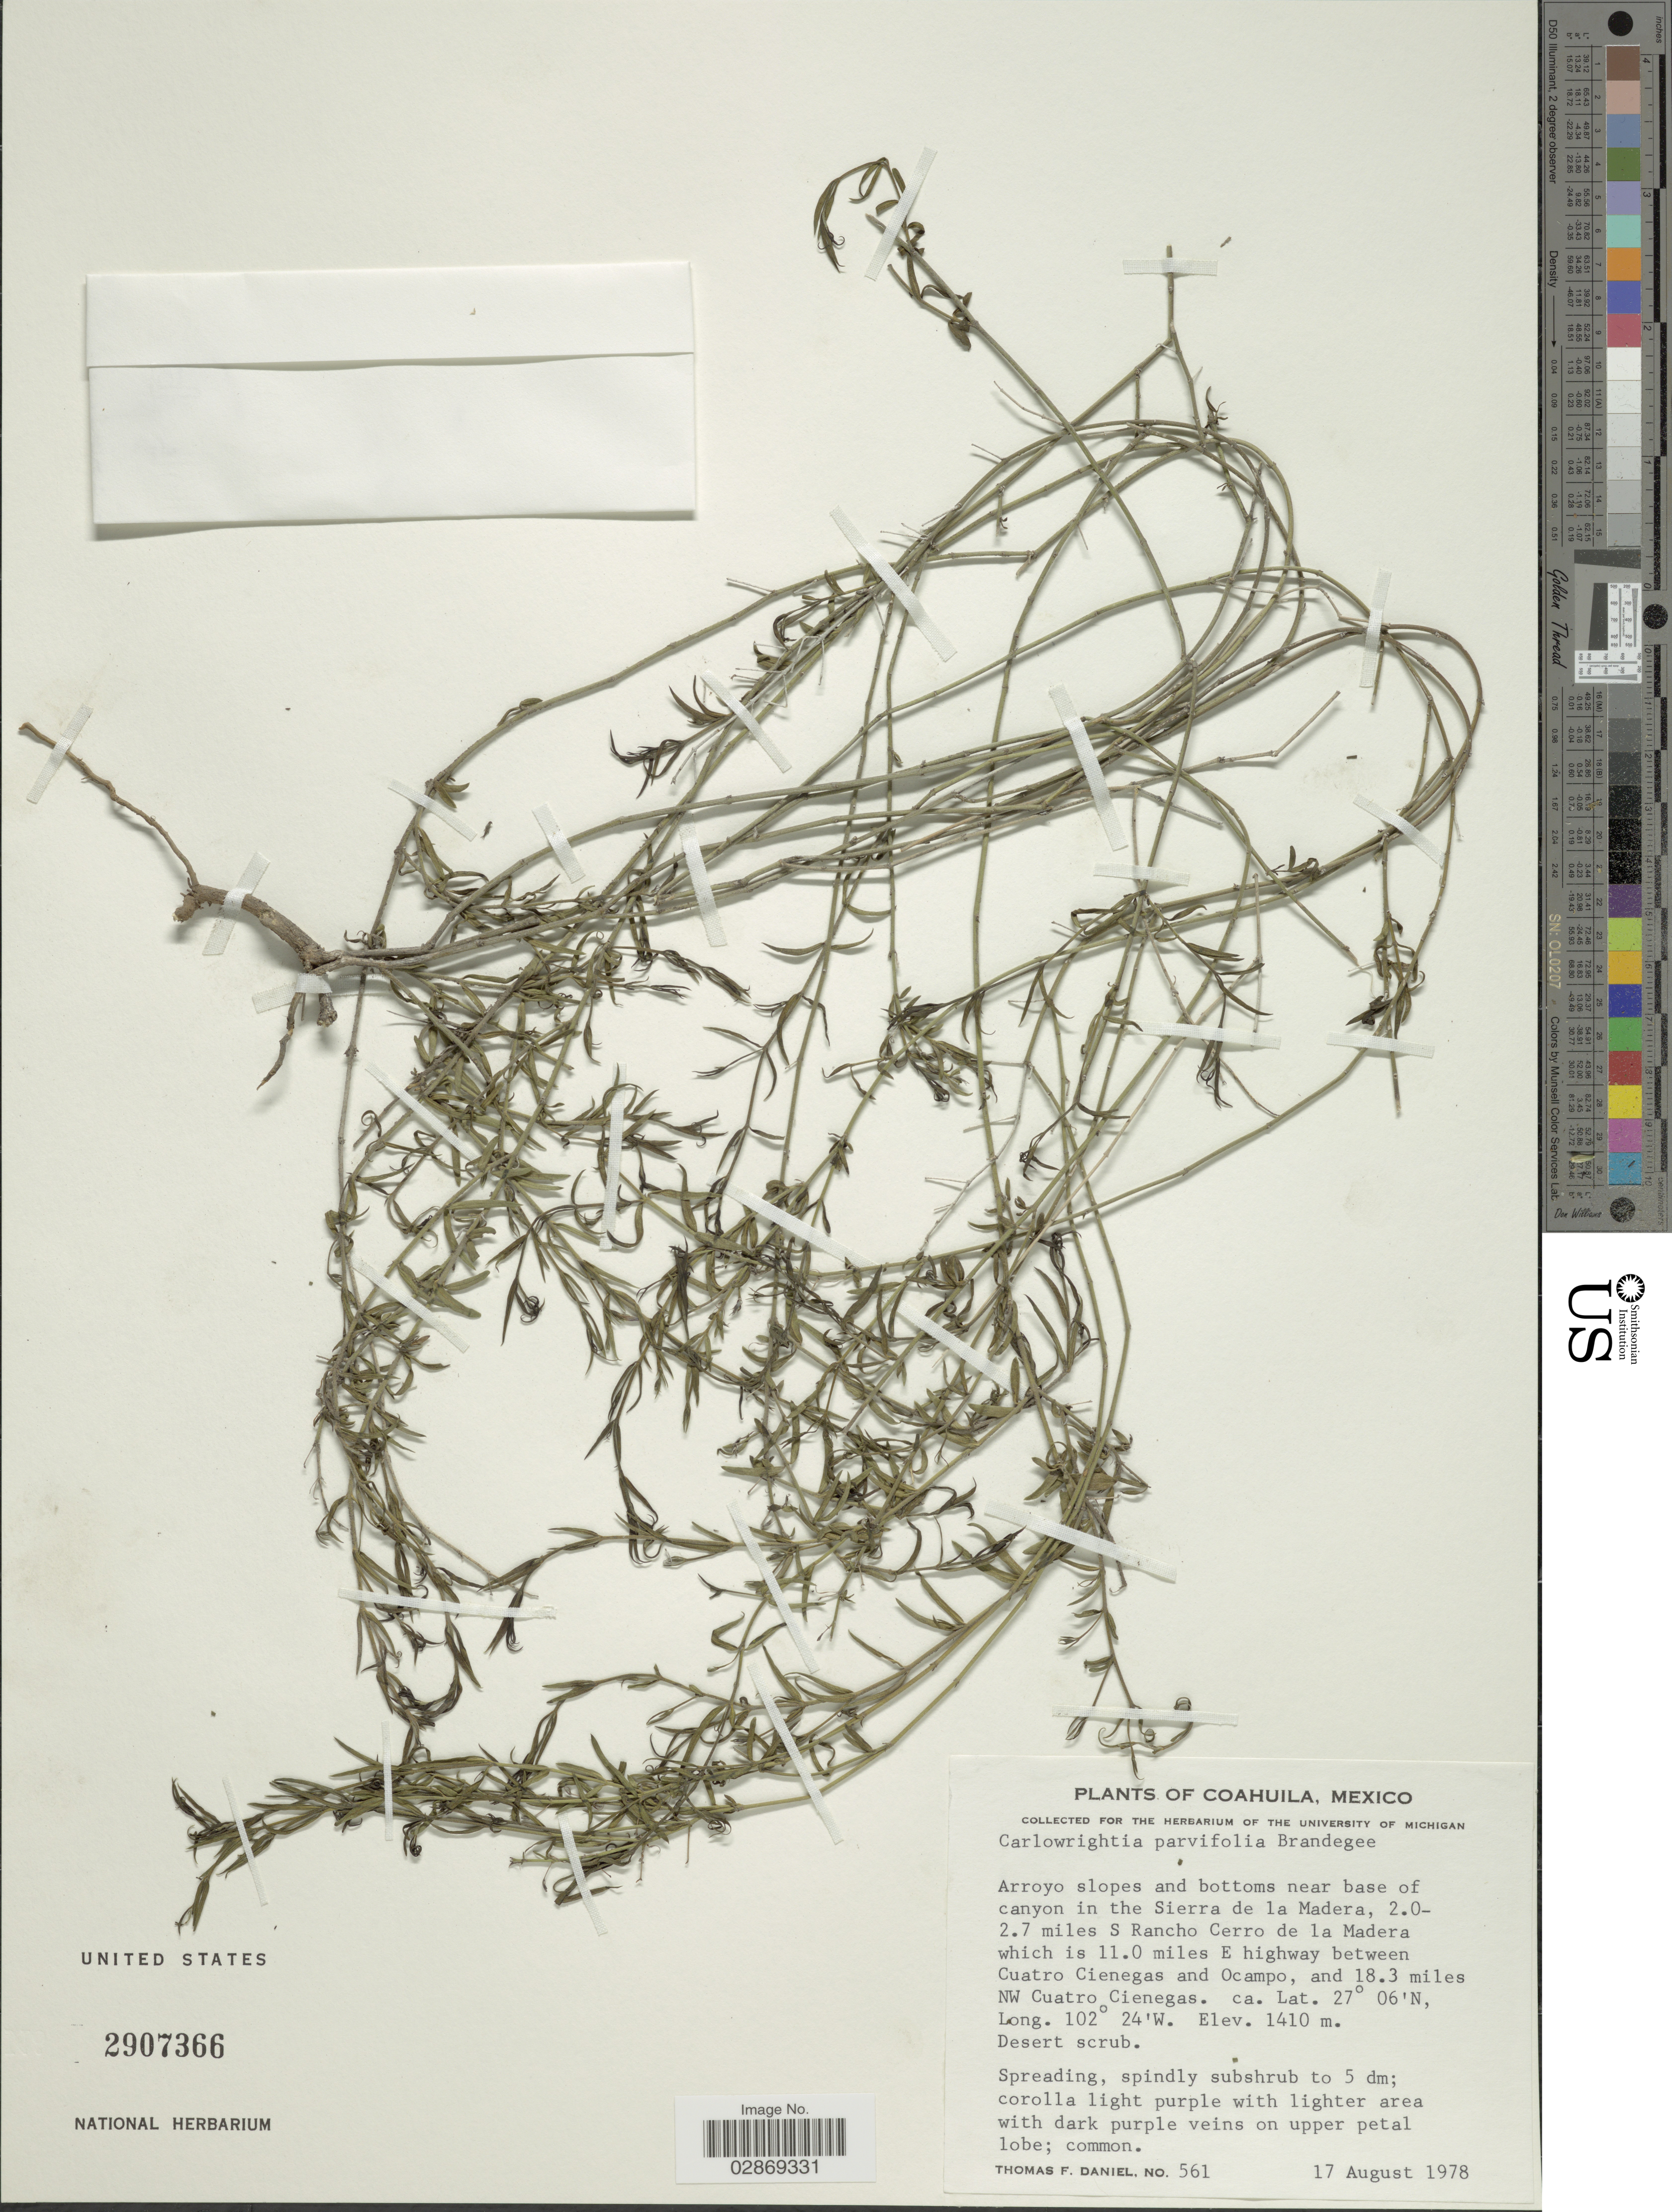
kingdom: Plantae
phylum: Tracheophyta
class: Magnoliopsida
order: Lamiales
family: Acanthaceae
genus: Carlowrightia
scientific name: Carlowrightia parviflora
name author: (Buckley) Wassh.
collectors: T. F. Daniel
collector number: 561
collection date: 1978-08-17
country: Mexico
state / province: Coahuila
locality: Arroyo slopes and bottoms near base of canyon in the Sierra de la Madera, 2.0-2.7 miles S Rancho Cerro de la Madera which is 11.0 miles E highway between Cuatro Cienegas and Ocampo, and 18.3 miles NW Cuatro Cienegas.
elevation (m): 1410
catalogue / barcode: US 2907366